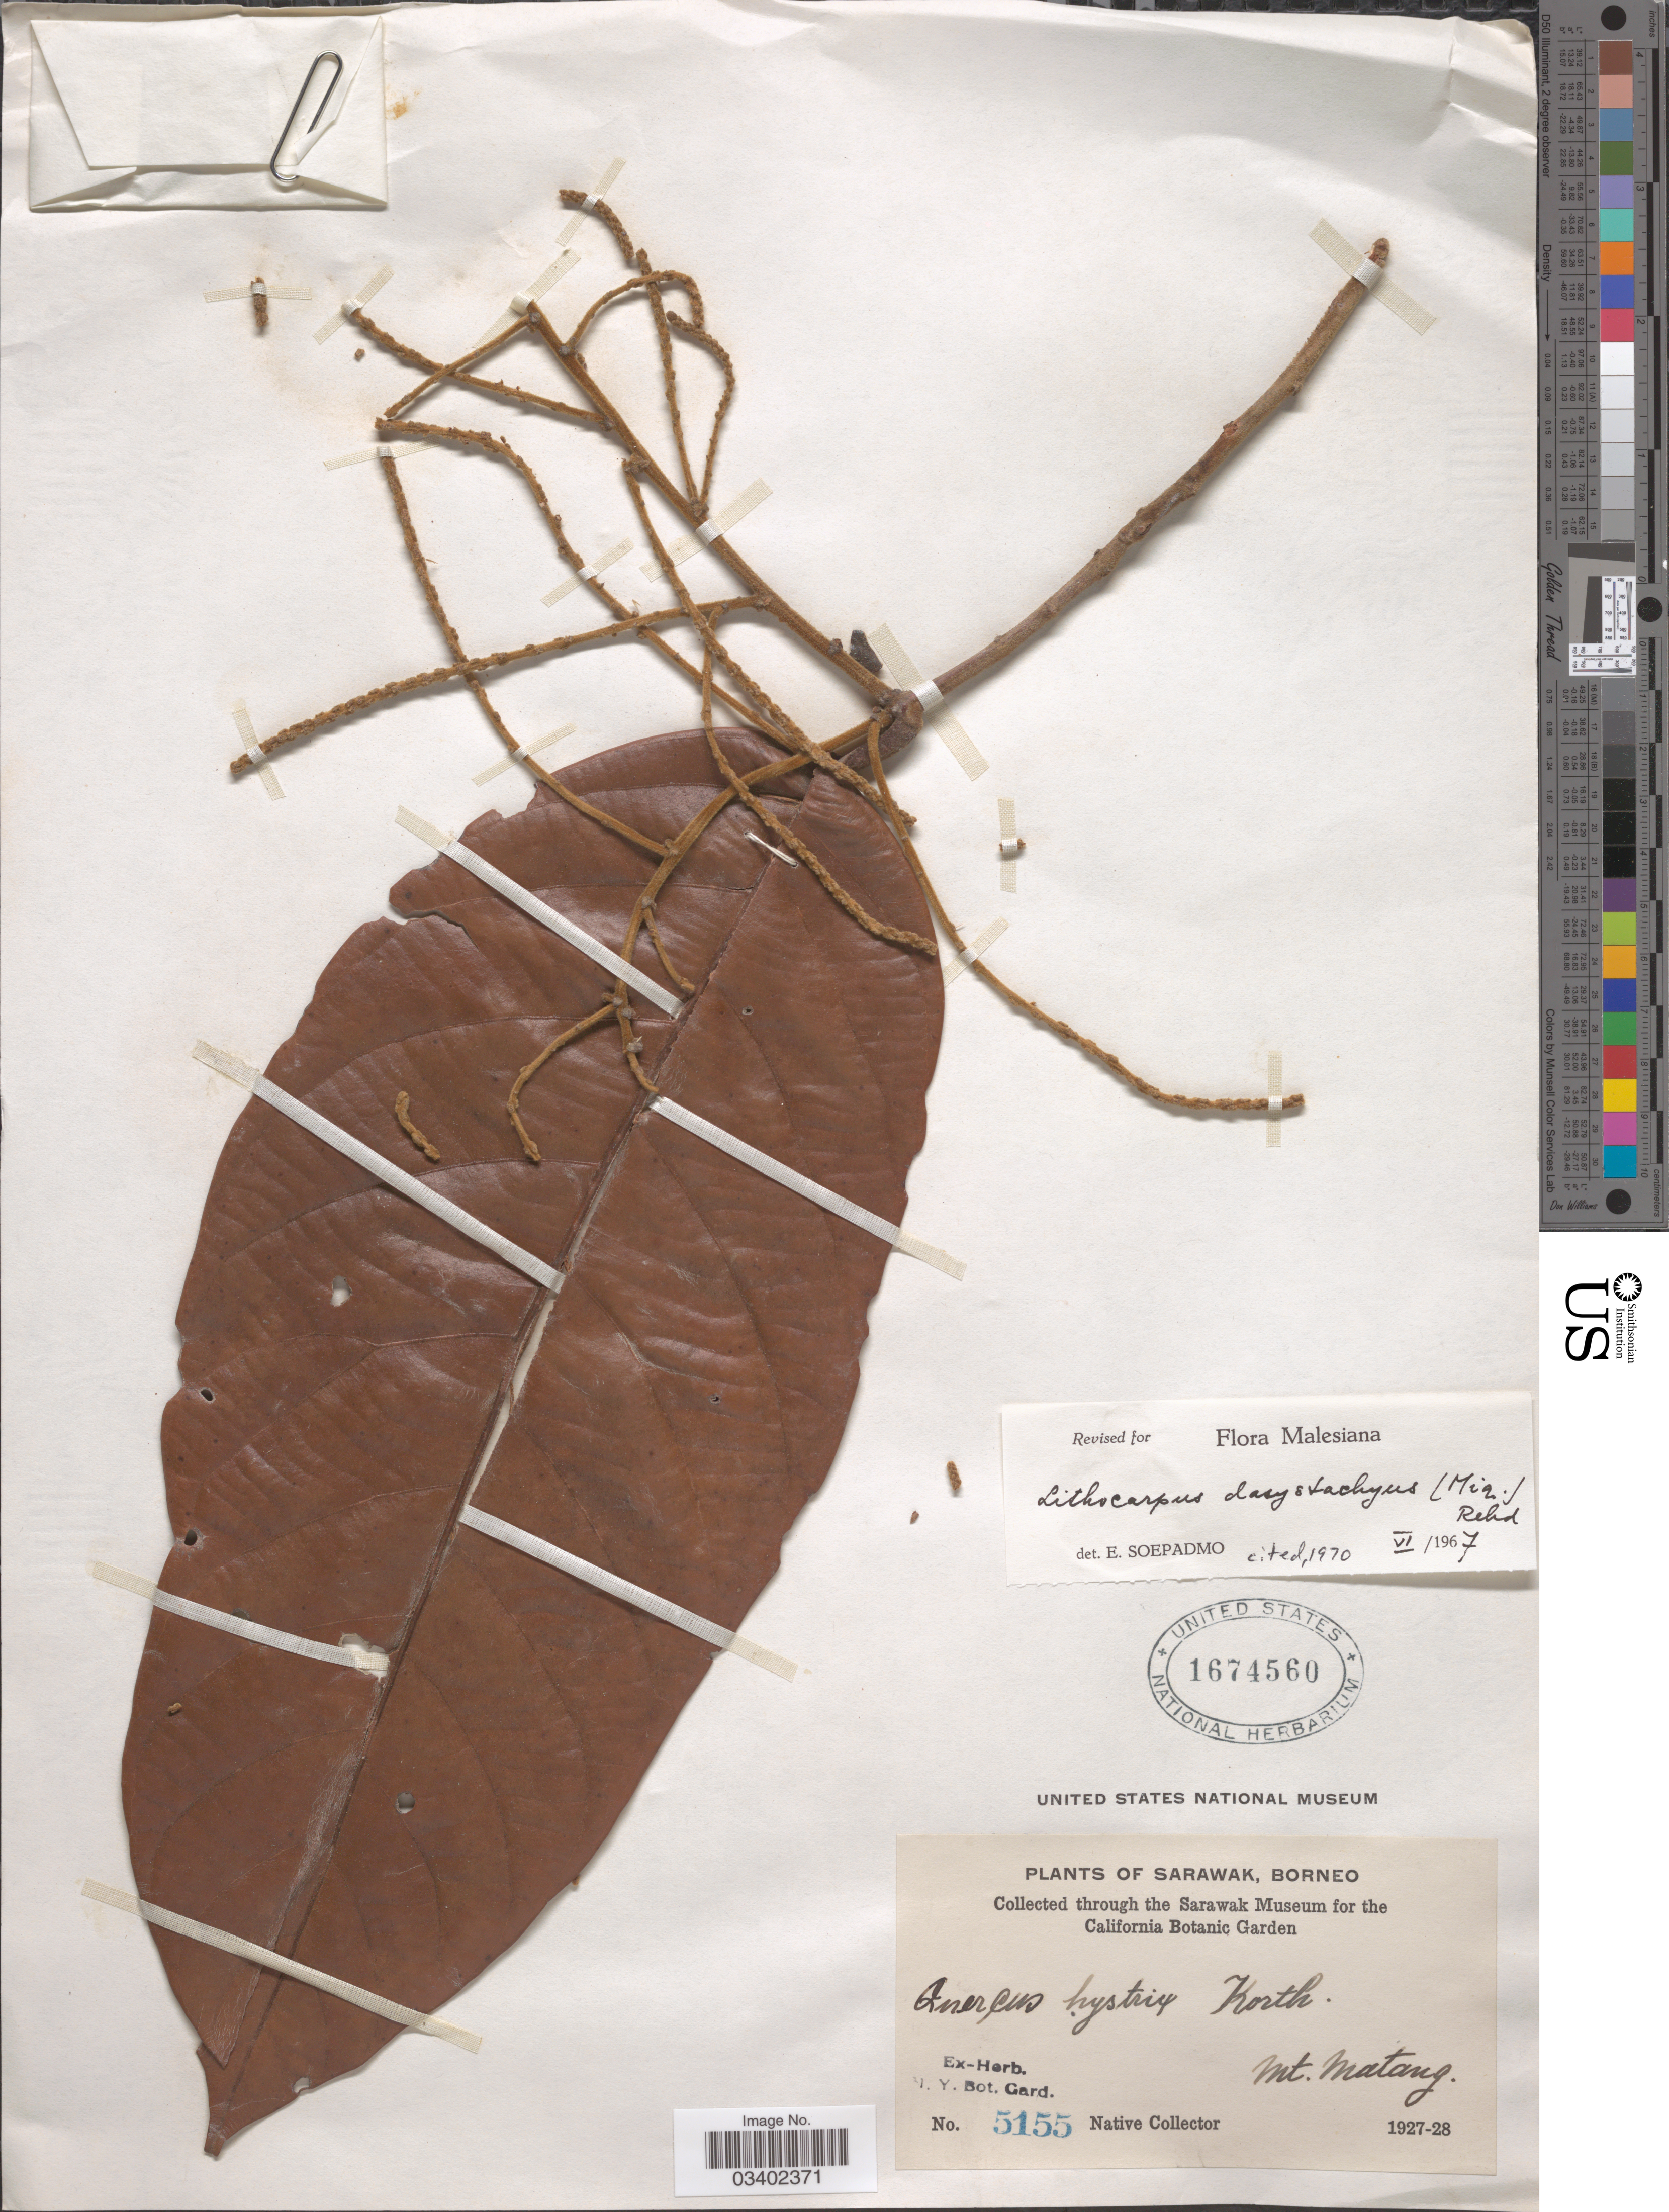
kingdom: Plantae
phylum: Tracheophyta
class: Magnoliopsida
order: Fagales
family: Fagaceae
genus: Lithocarpus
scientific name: Lithocarpus dasystachyus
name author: (Miq.) Rehder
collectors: Native collector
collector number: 5155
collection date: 1927/1928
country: Malaysia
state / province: Sarawak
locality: Borneo. Mt. Matang.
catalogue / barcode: US 1674560